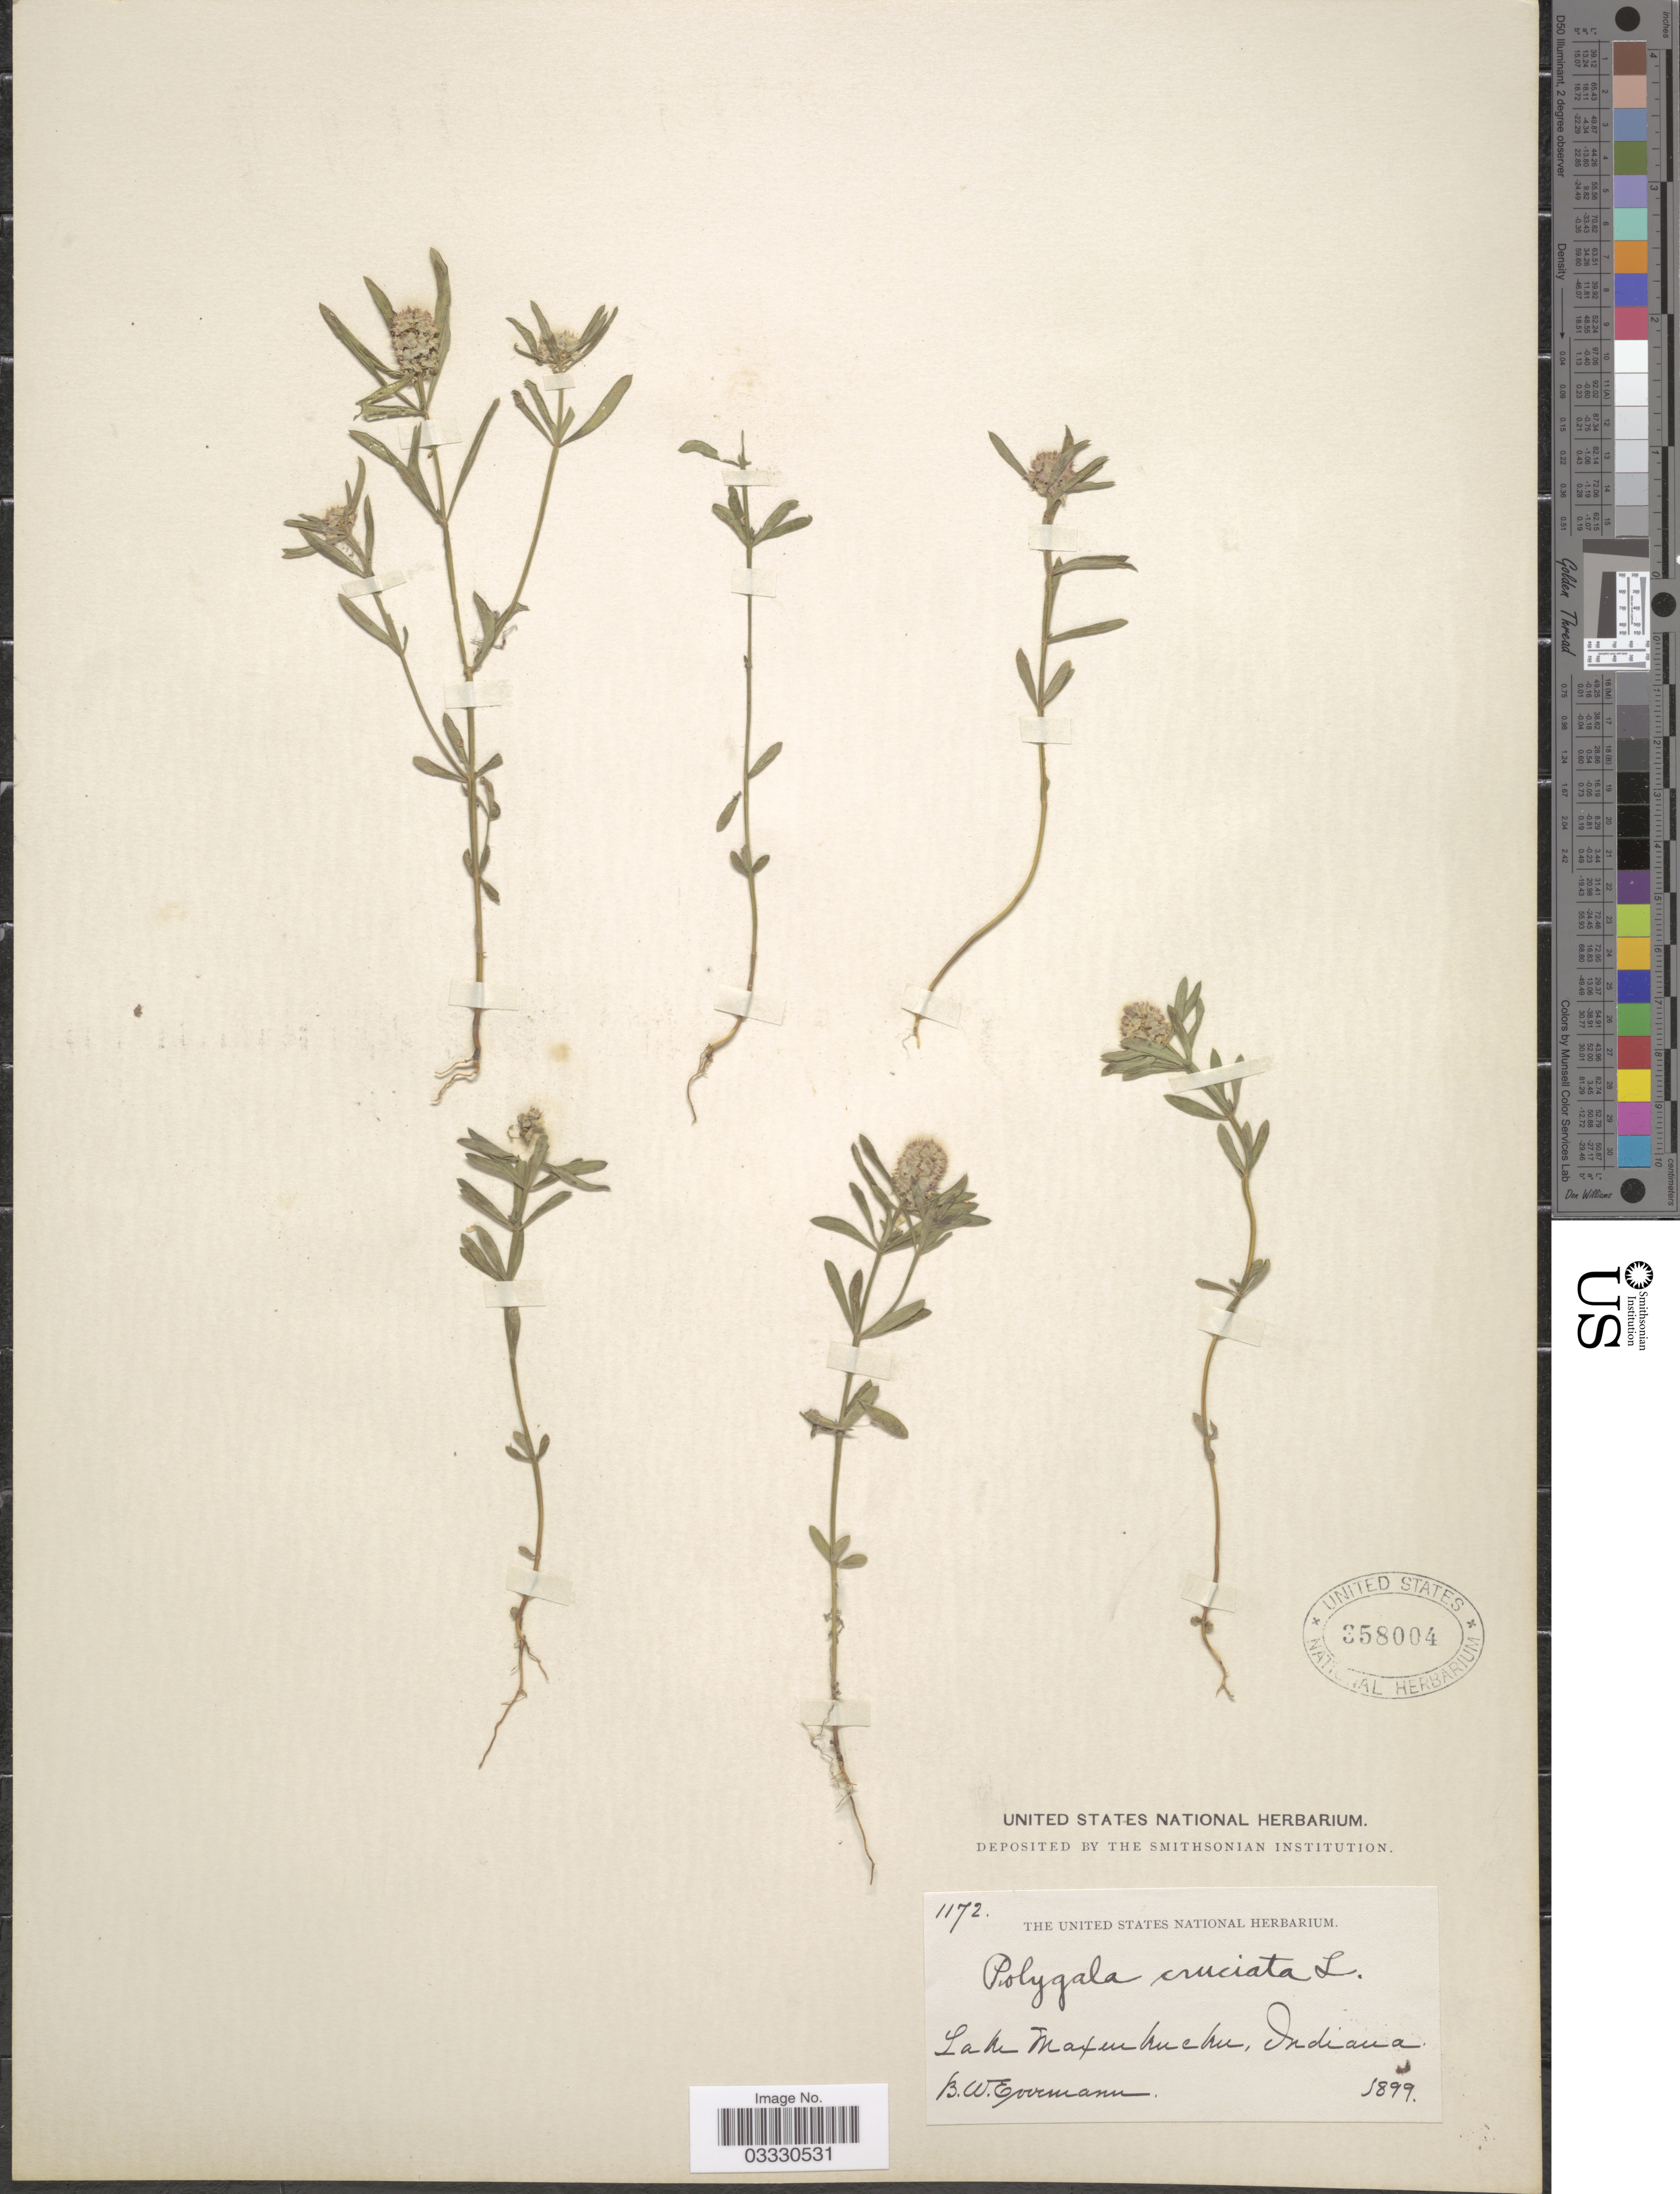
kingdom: Plantae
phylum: Tracheophyta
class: Magnoliopsida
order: Fabales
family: Polygalaceae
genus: Polygala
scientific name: Polygala cruciata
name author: L.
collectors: B. W. Evermann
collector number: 1172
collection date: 1899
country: United States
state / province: Indiana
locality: Lake Maxinkuckee.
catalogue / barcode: US 358004